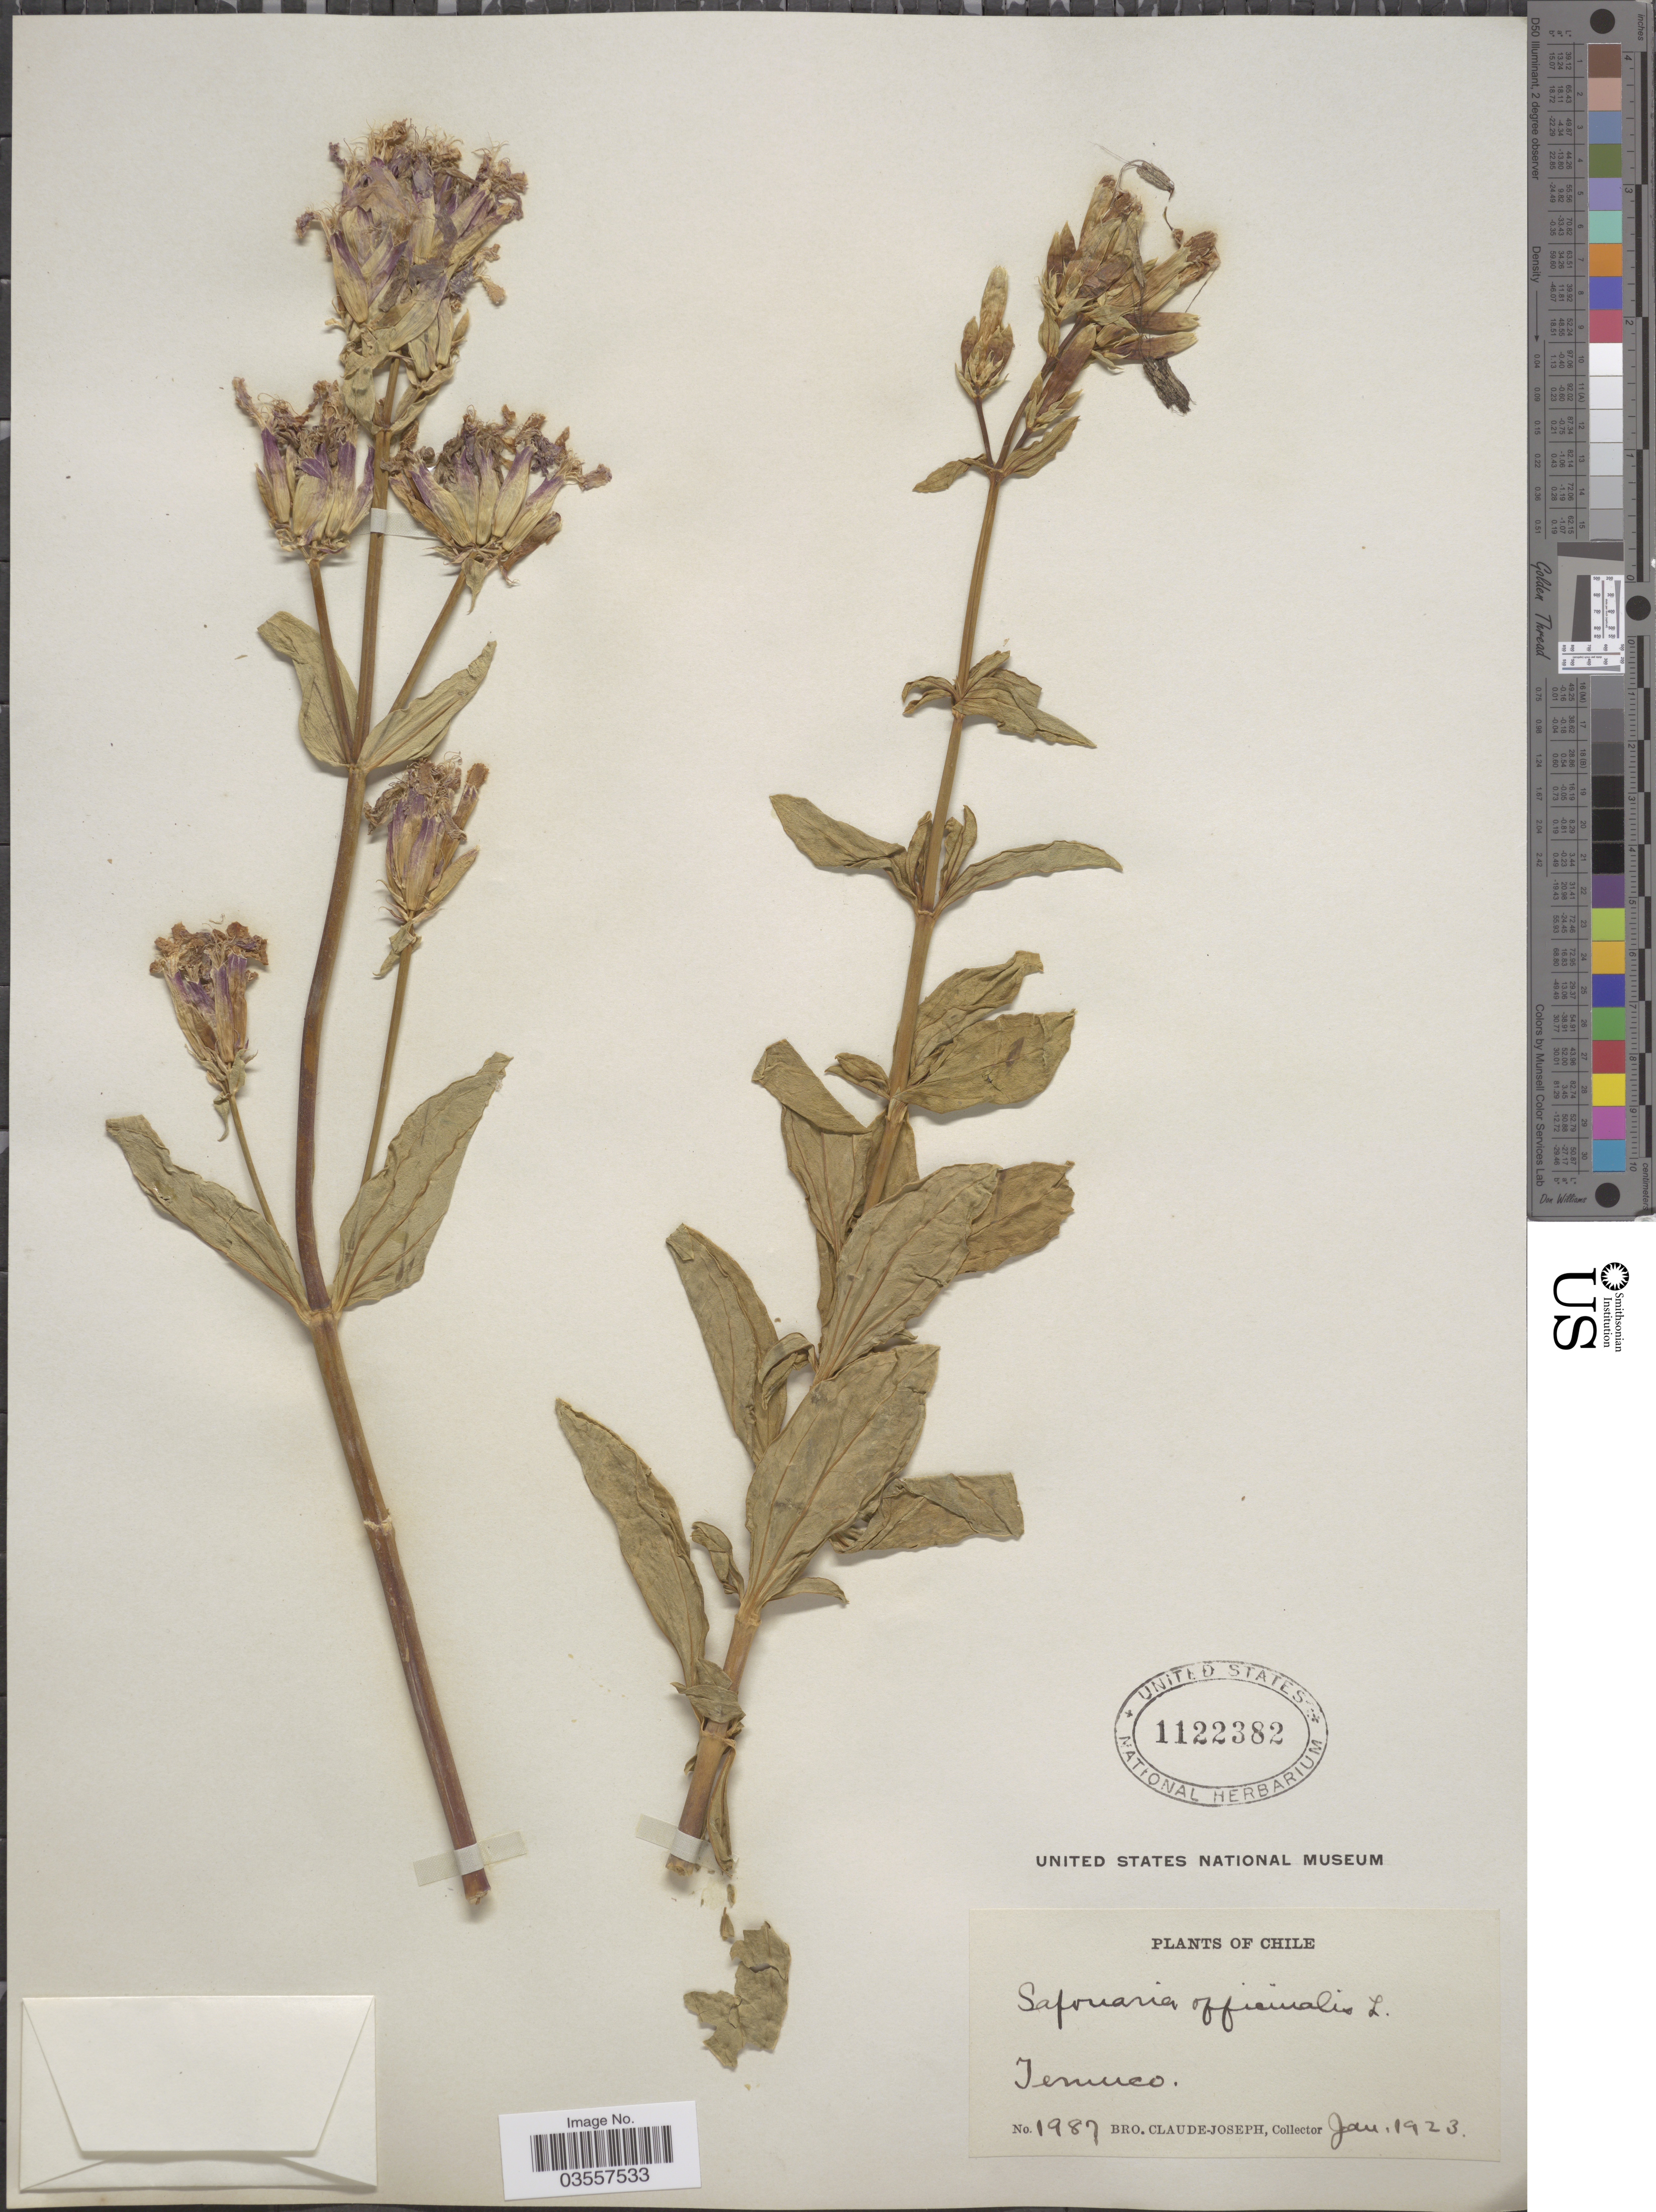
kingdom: Plantae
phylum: Tracheophyta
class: Magnoliopsida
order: Caryophyllales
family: Caryophyllaceae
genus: Saponaria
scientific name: Saponaria officinalis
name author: L.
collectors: Bro. Claude-Joseph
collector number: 1987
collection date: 1923-01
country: Chile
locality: Temuco.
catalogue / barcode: US 1122382